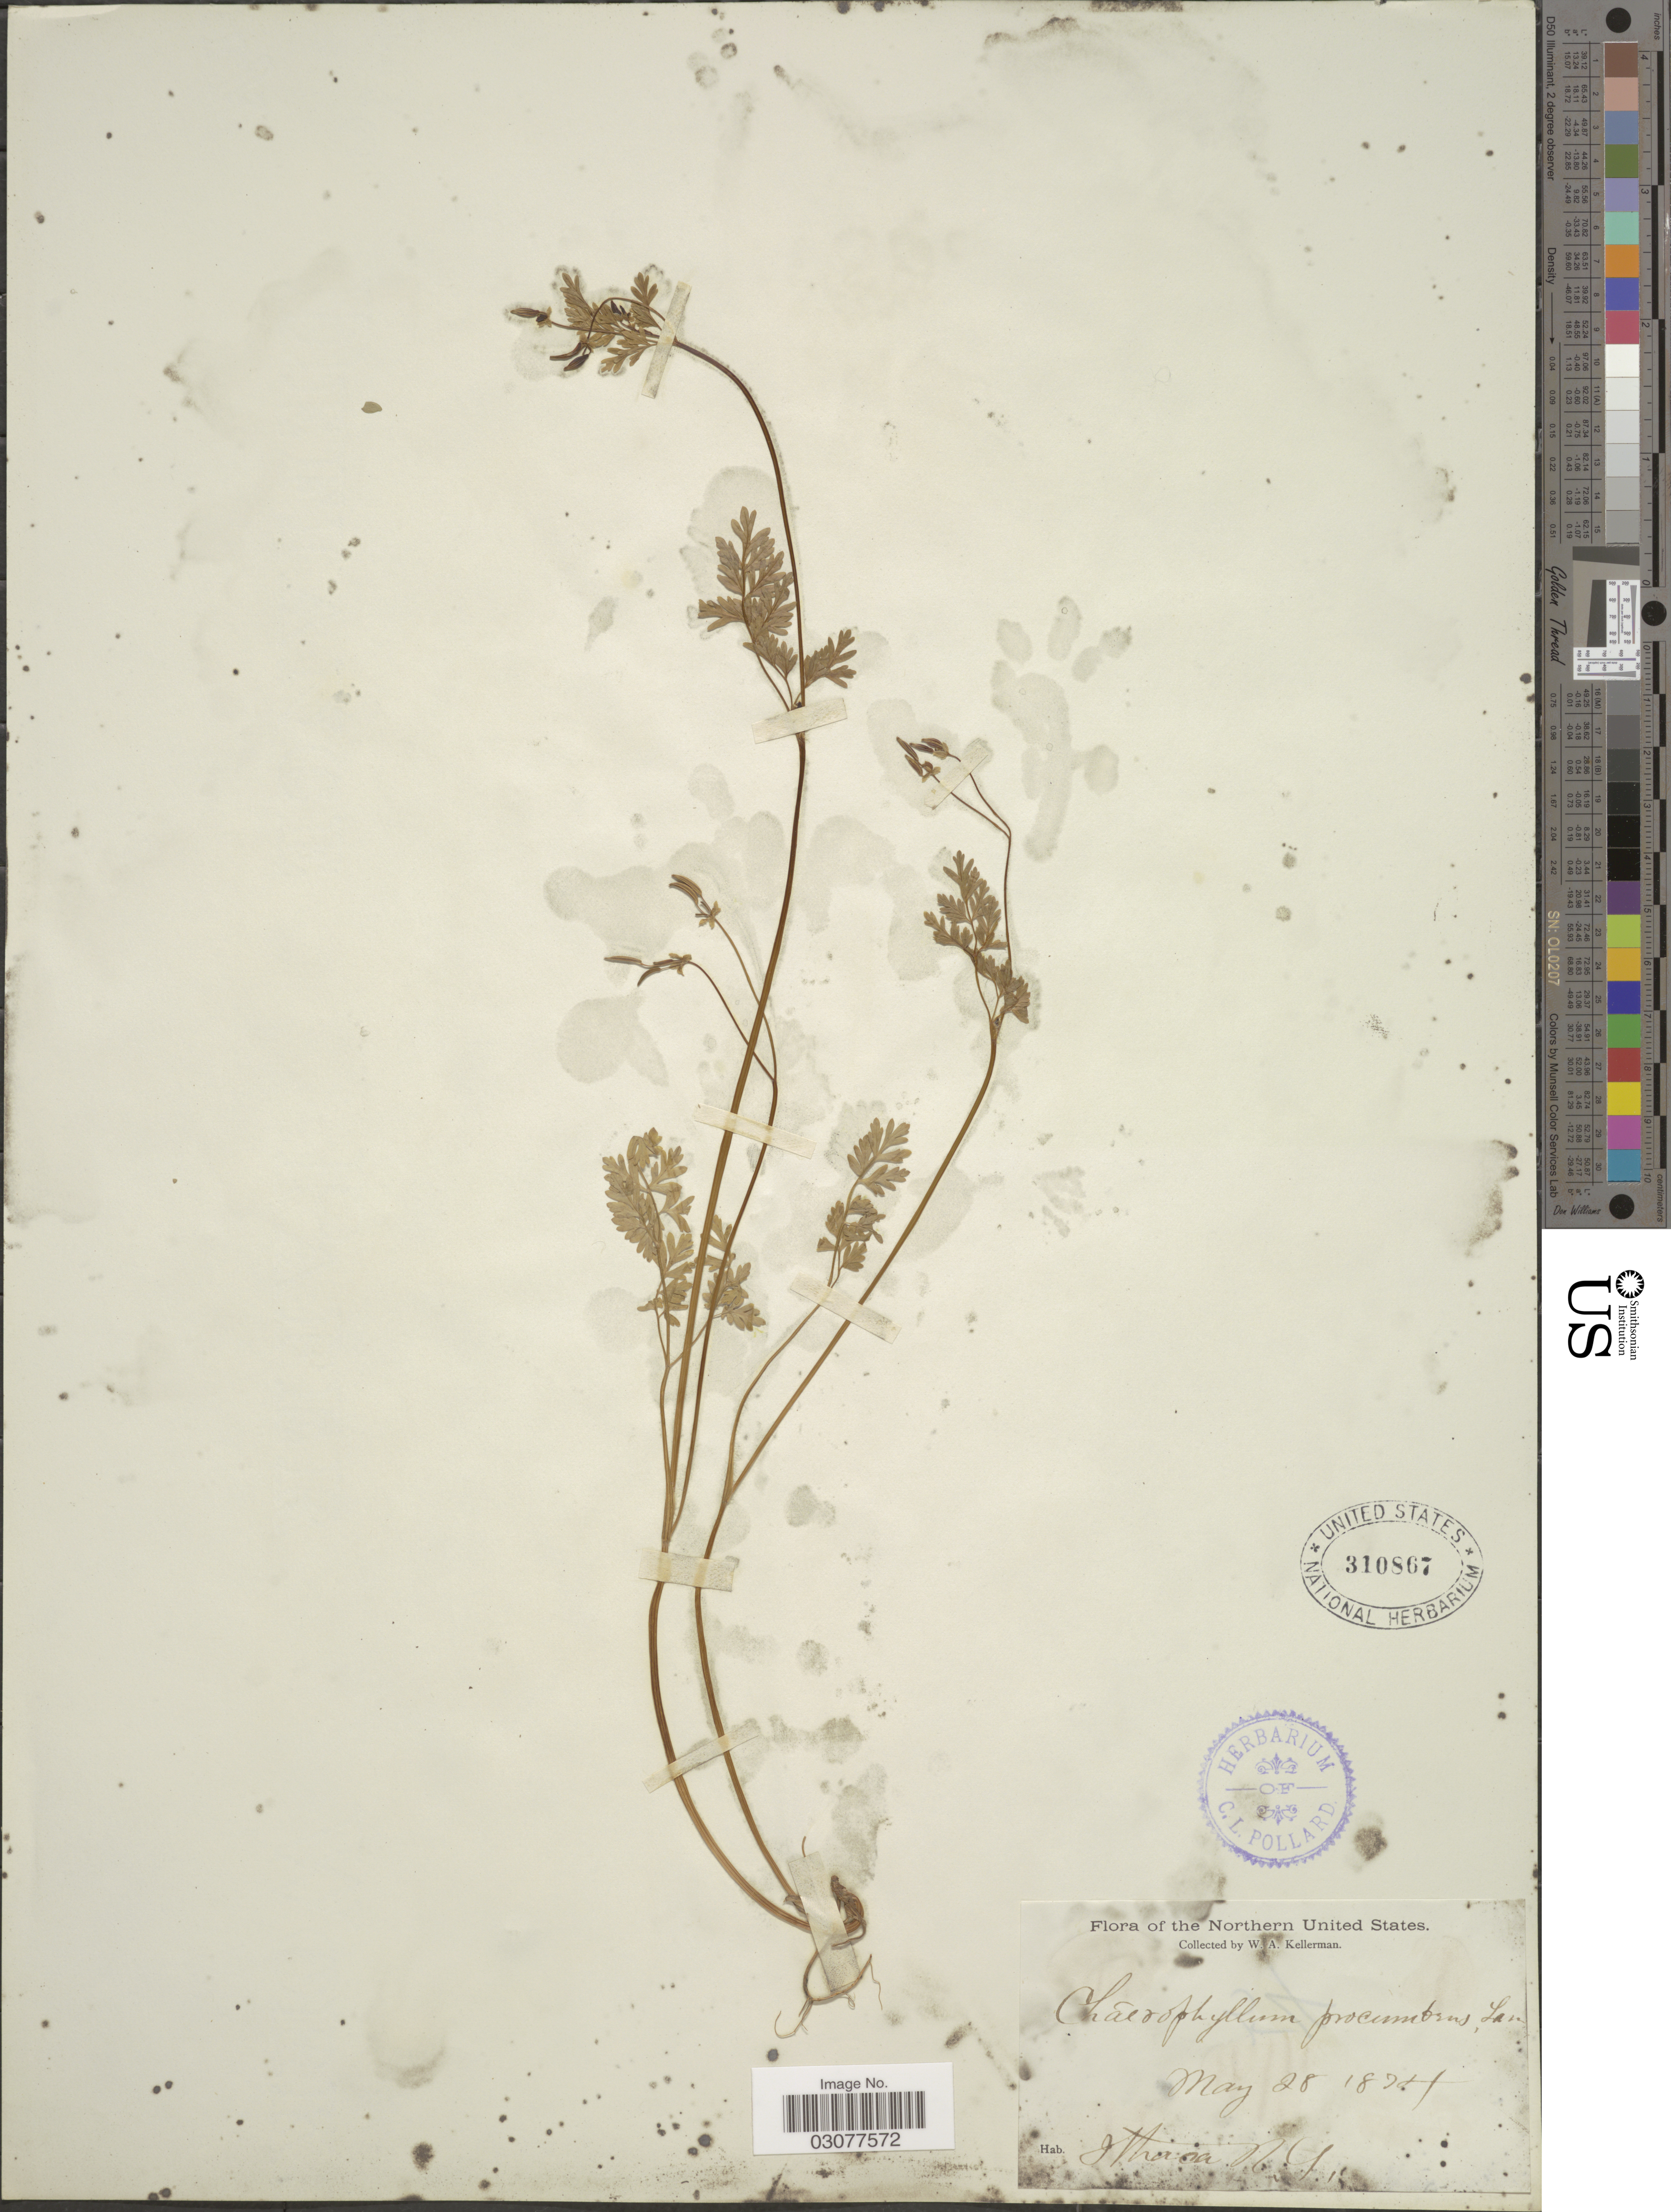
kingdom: Plantae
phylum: Tracheophyta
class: Magnoliopsida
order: Apiales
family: Apiaceae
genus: Chaerophyllum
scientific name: Chaerophyllum procumbens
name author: (L.) Crantz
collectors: W. Kellerman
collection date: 1824-05-28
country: United States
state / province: New York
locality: Northern United States, Ithaca.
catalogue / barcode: US 310867